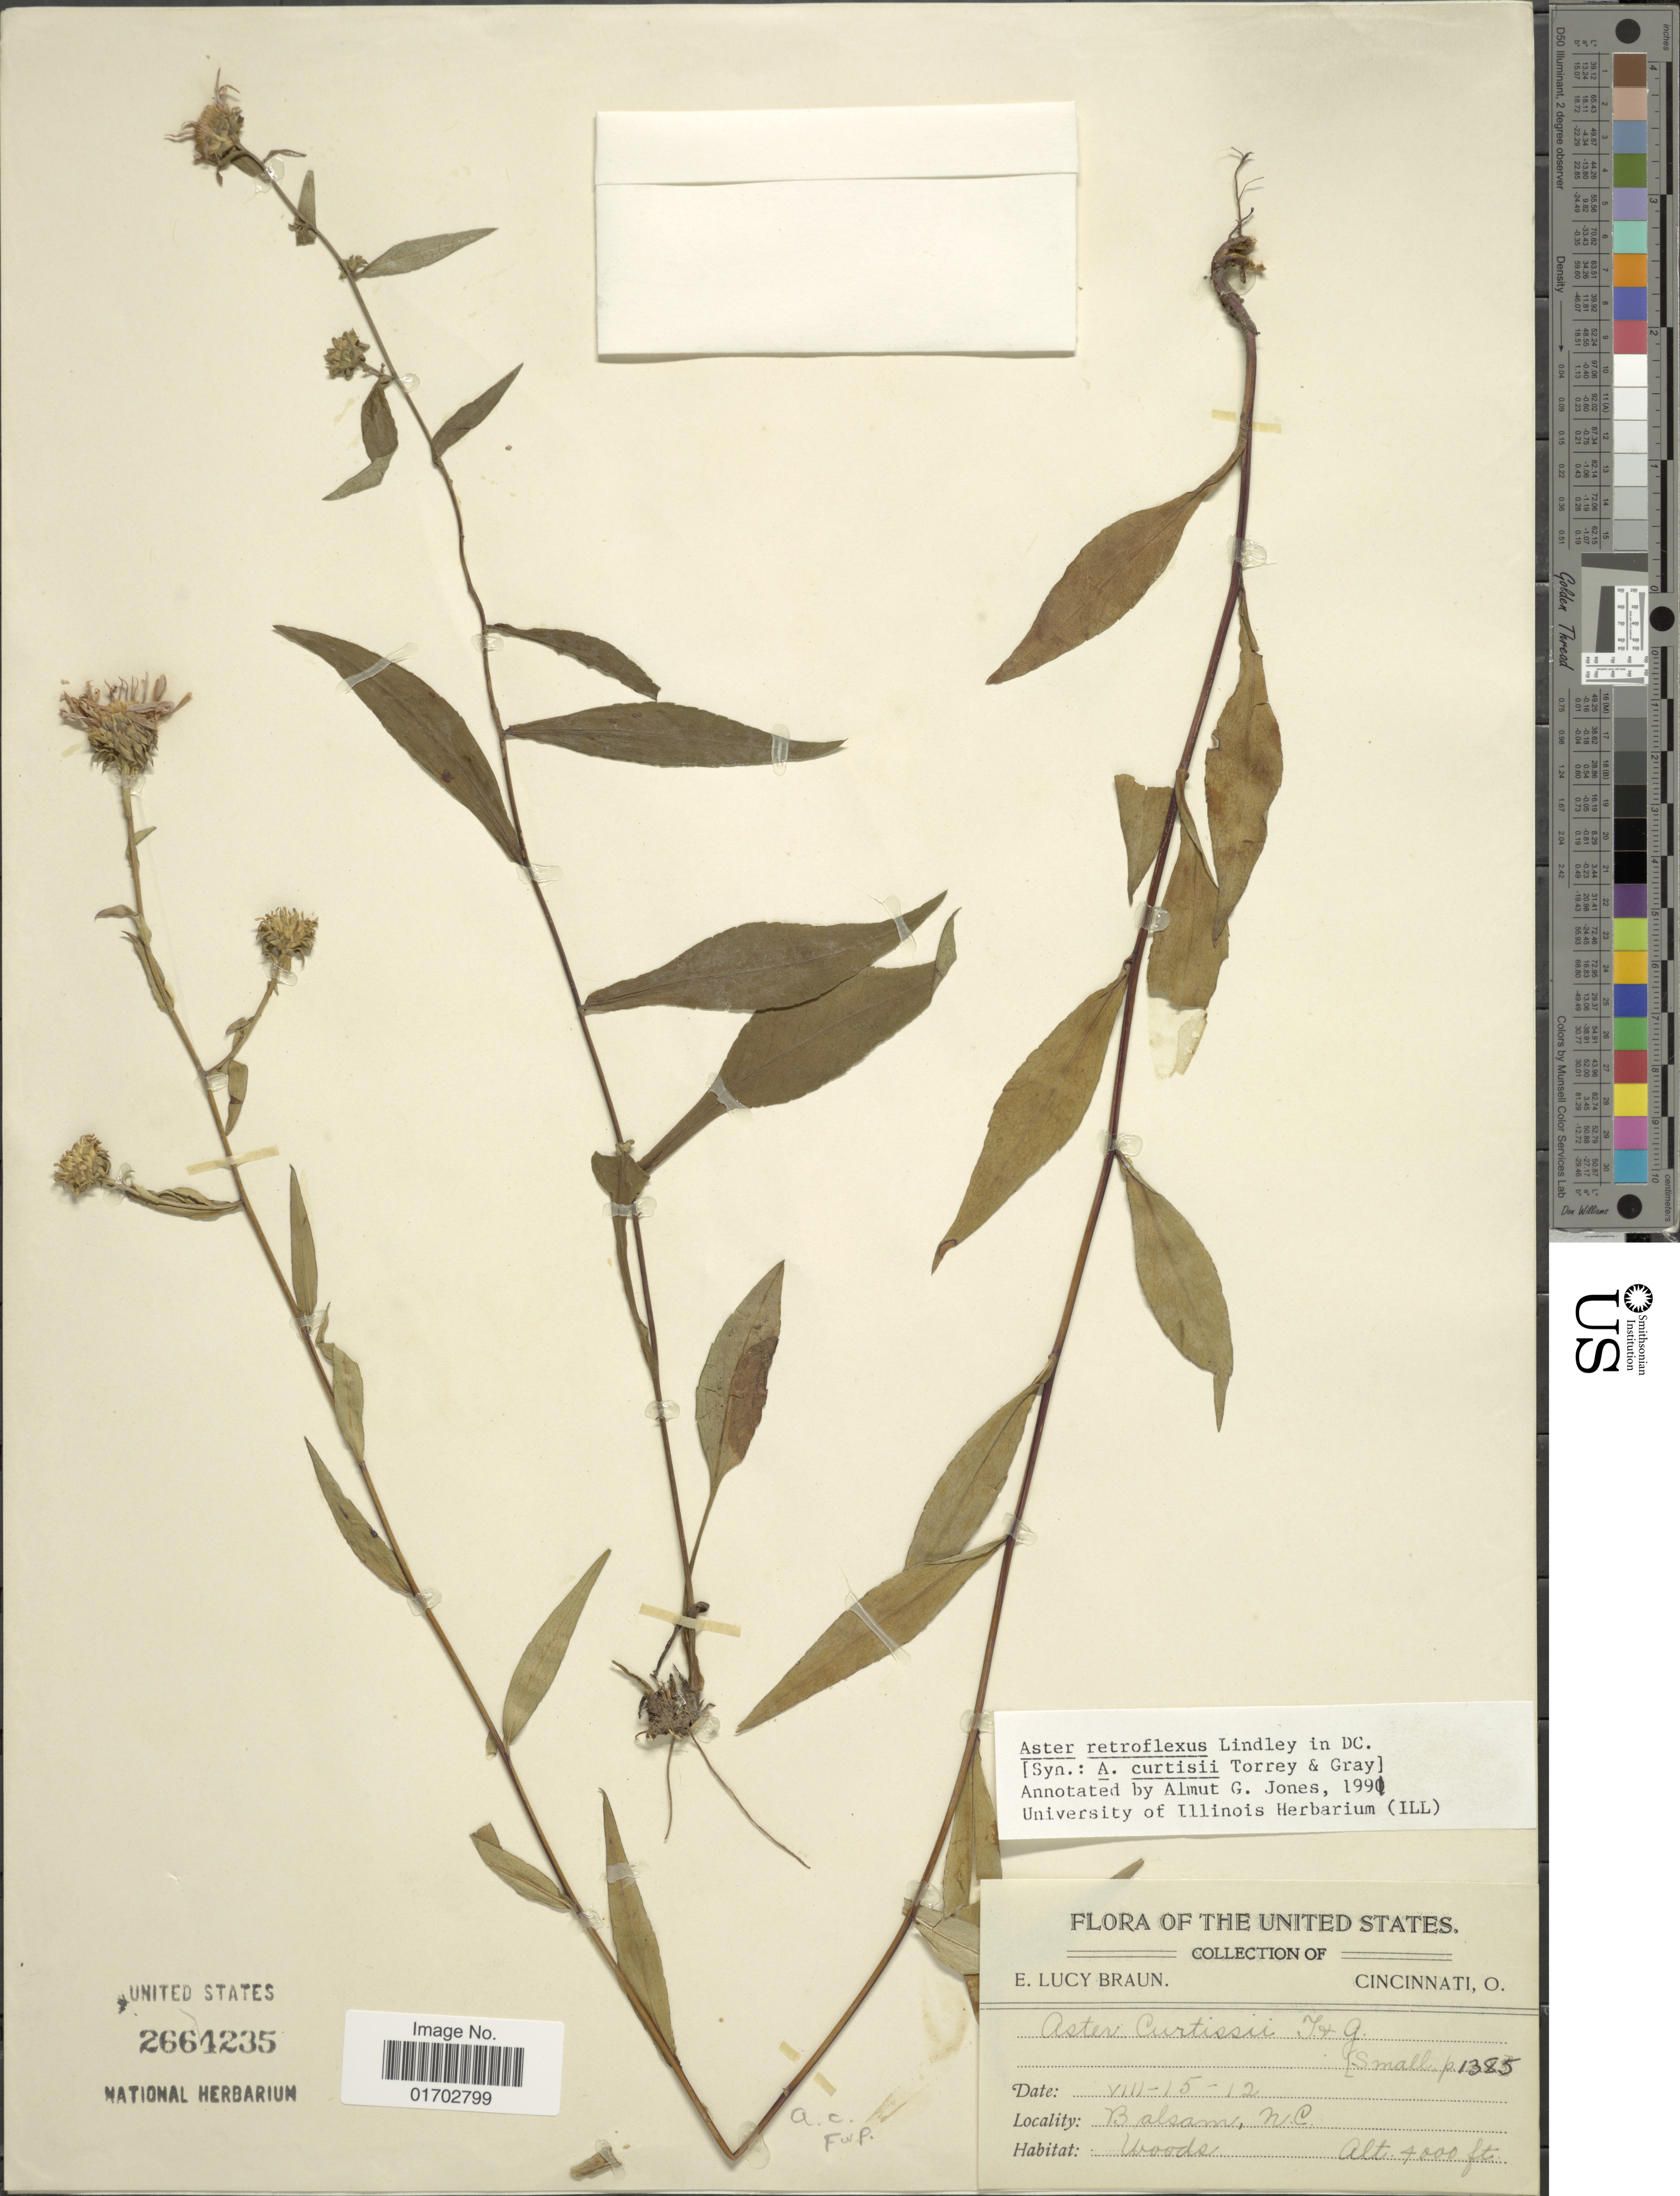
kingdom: Plantae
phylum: Tracheophyta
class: Magnoliopsida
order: Asterales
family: Asteraceae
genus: Symphyotrichum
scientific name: Symphyotrichum retroflexum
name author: (Lindl.) G.L. Nesom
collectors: E. L. Braun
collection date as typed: Transcribed d/m/y: 15/8/12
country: United States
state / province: North Carolina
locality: The United States, Balsam.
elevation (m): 1219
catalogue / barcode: US 2664235